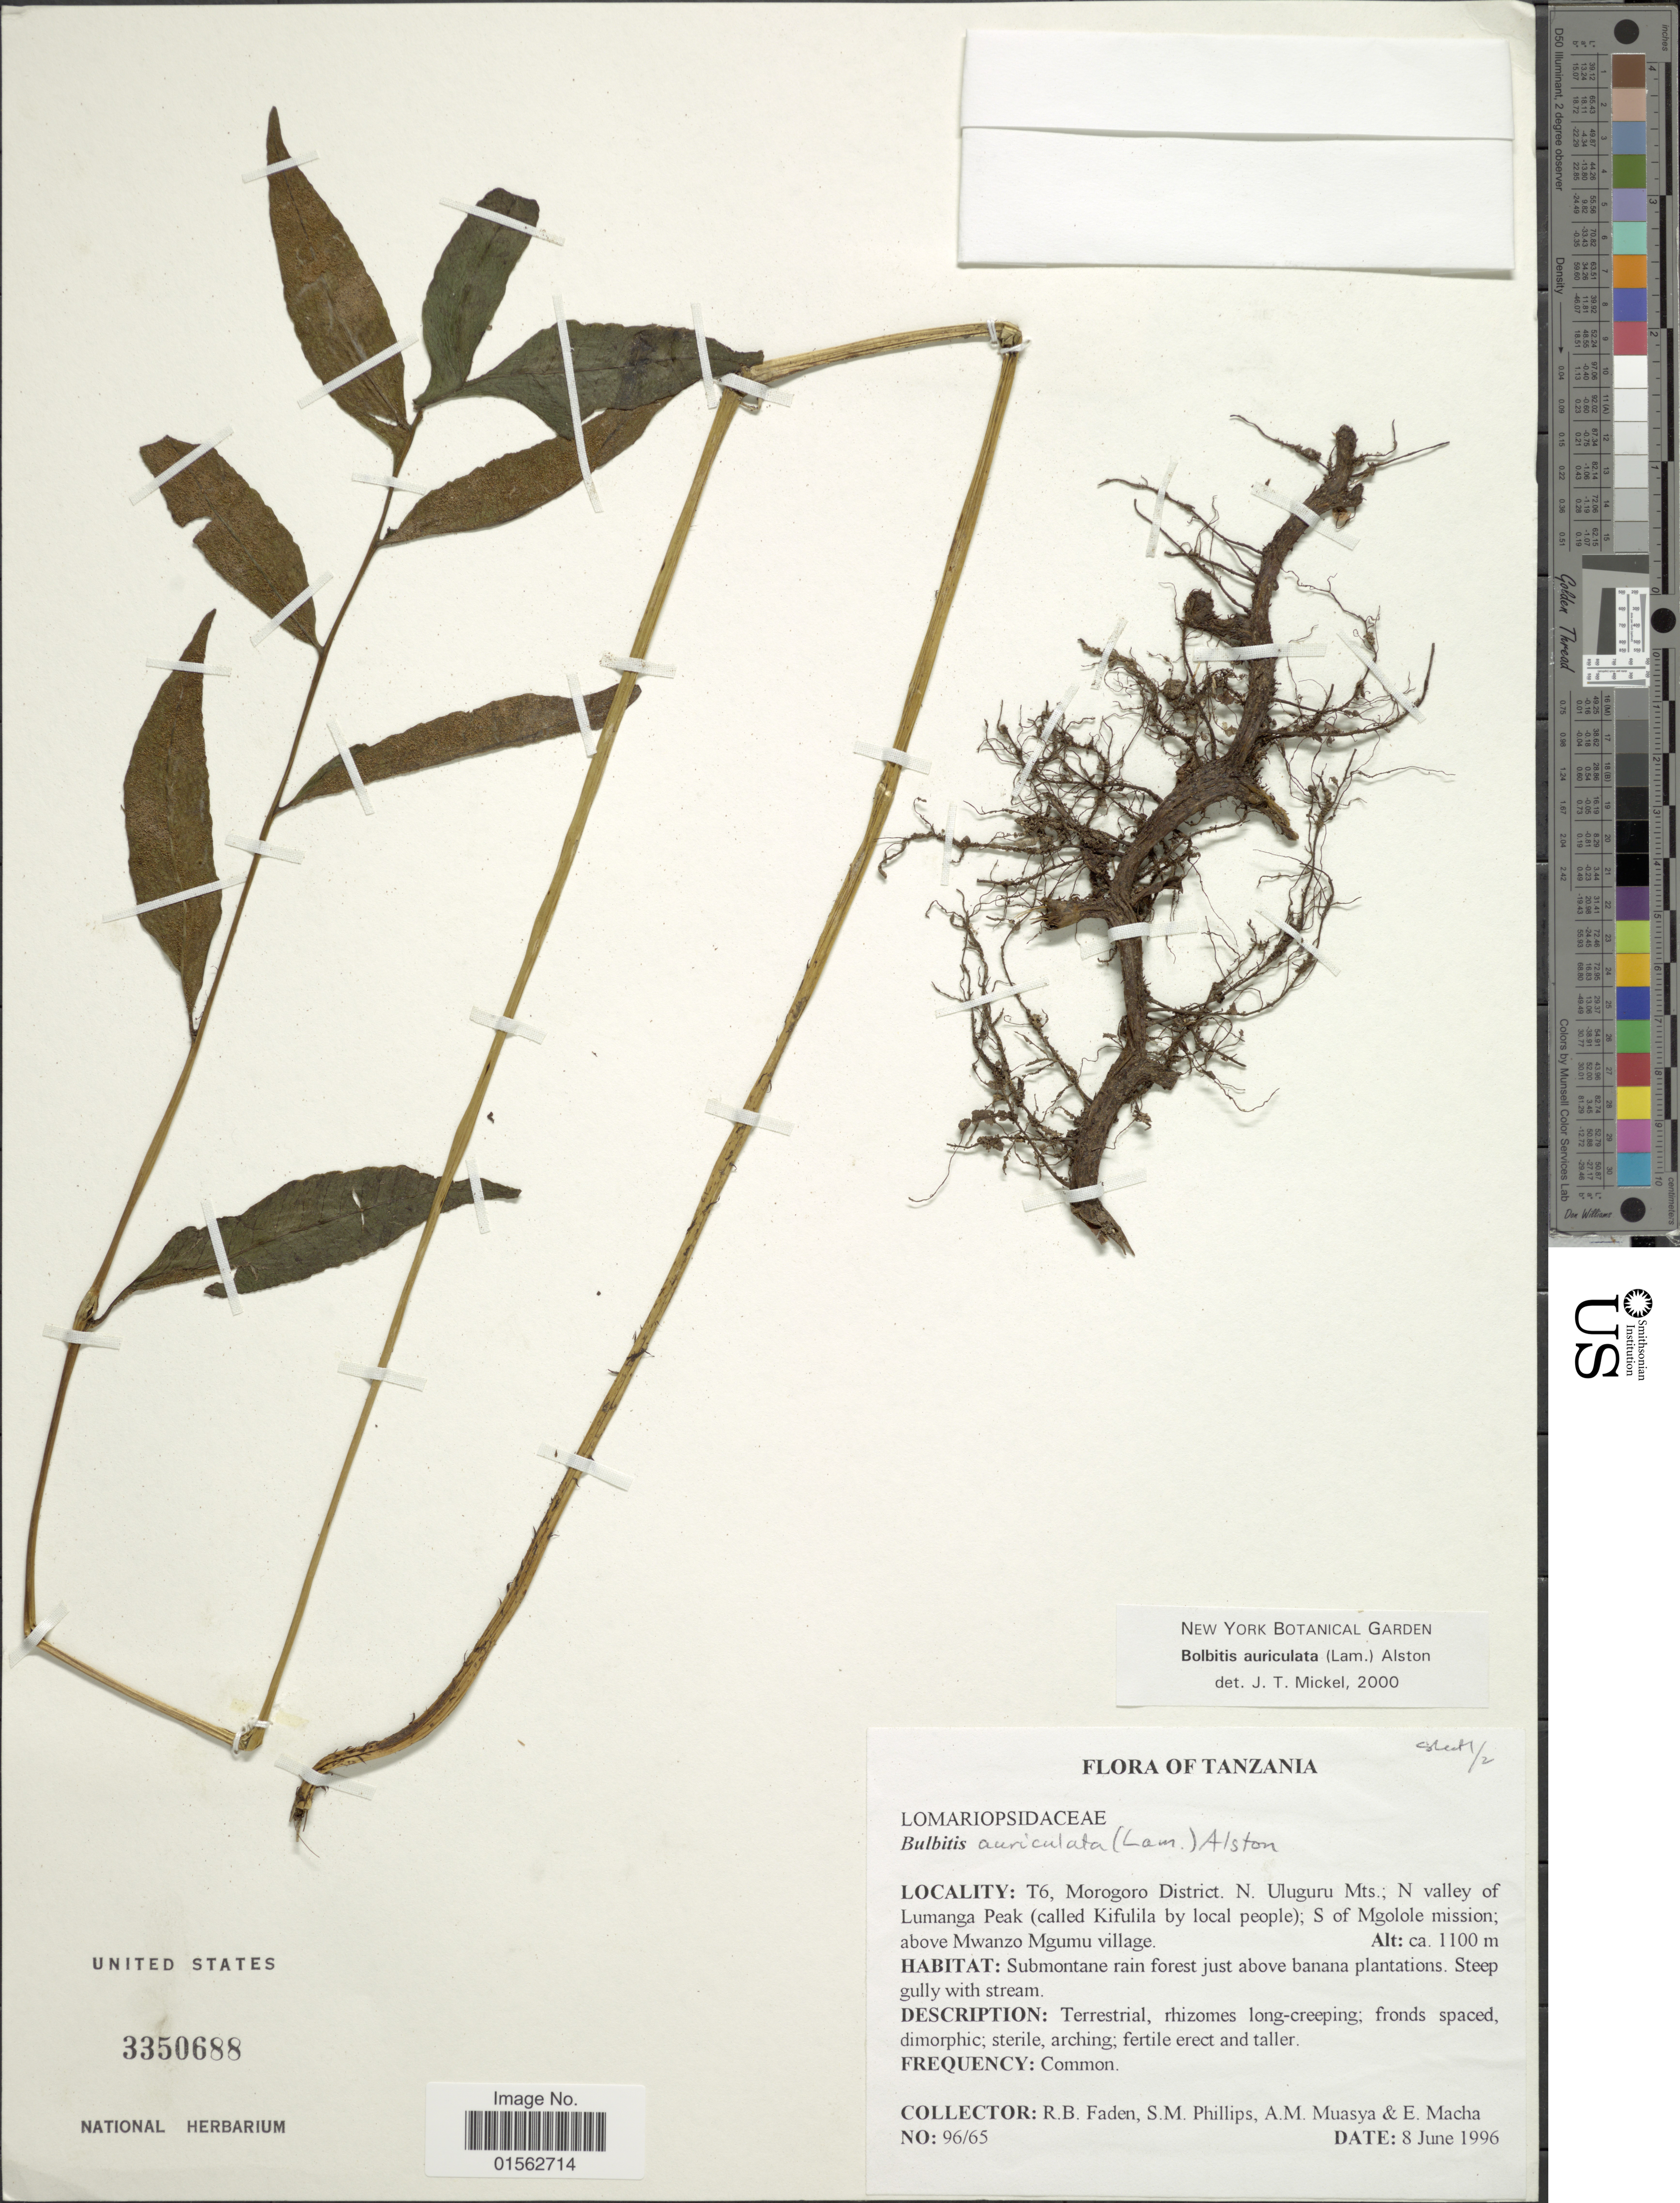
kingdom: Plantae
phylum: Tracheophyta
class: Polypodiopsida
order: Polypodiales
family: Dryopteridaceae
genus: Bolbitis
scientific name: Bolbitis auriculata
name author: (Lam.) Alston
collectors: R. B. Faden, S. M. Phillips, A. Muasya & E. Macha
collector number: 96/65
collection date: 1996-06-08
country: Tanzania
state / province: Morogoro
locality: Tanzania, T6, Morogoro District. N. Uluguru Mts.; N valley of Lumanga Peak (called Kifulila by local people); S of Mgolole mission; above Mwanzo Mgumu village, submontane rain forest just above banana plantations, steep gully with stream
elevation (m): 1100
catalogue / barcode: US 3350688